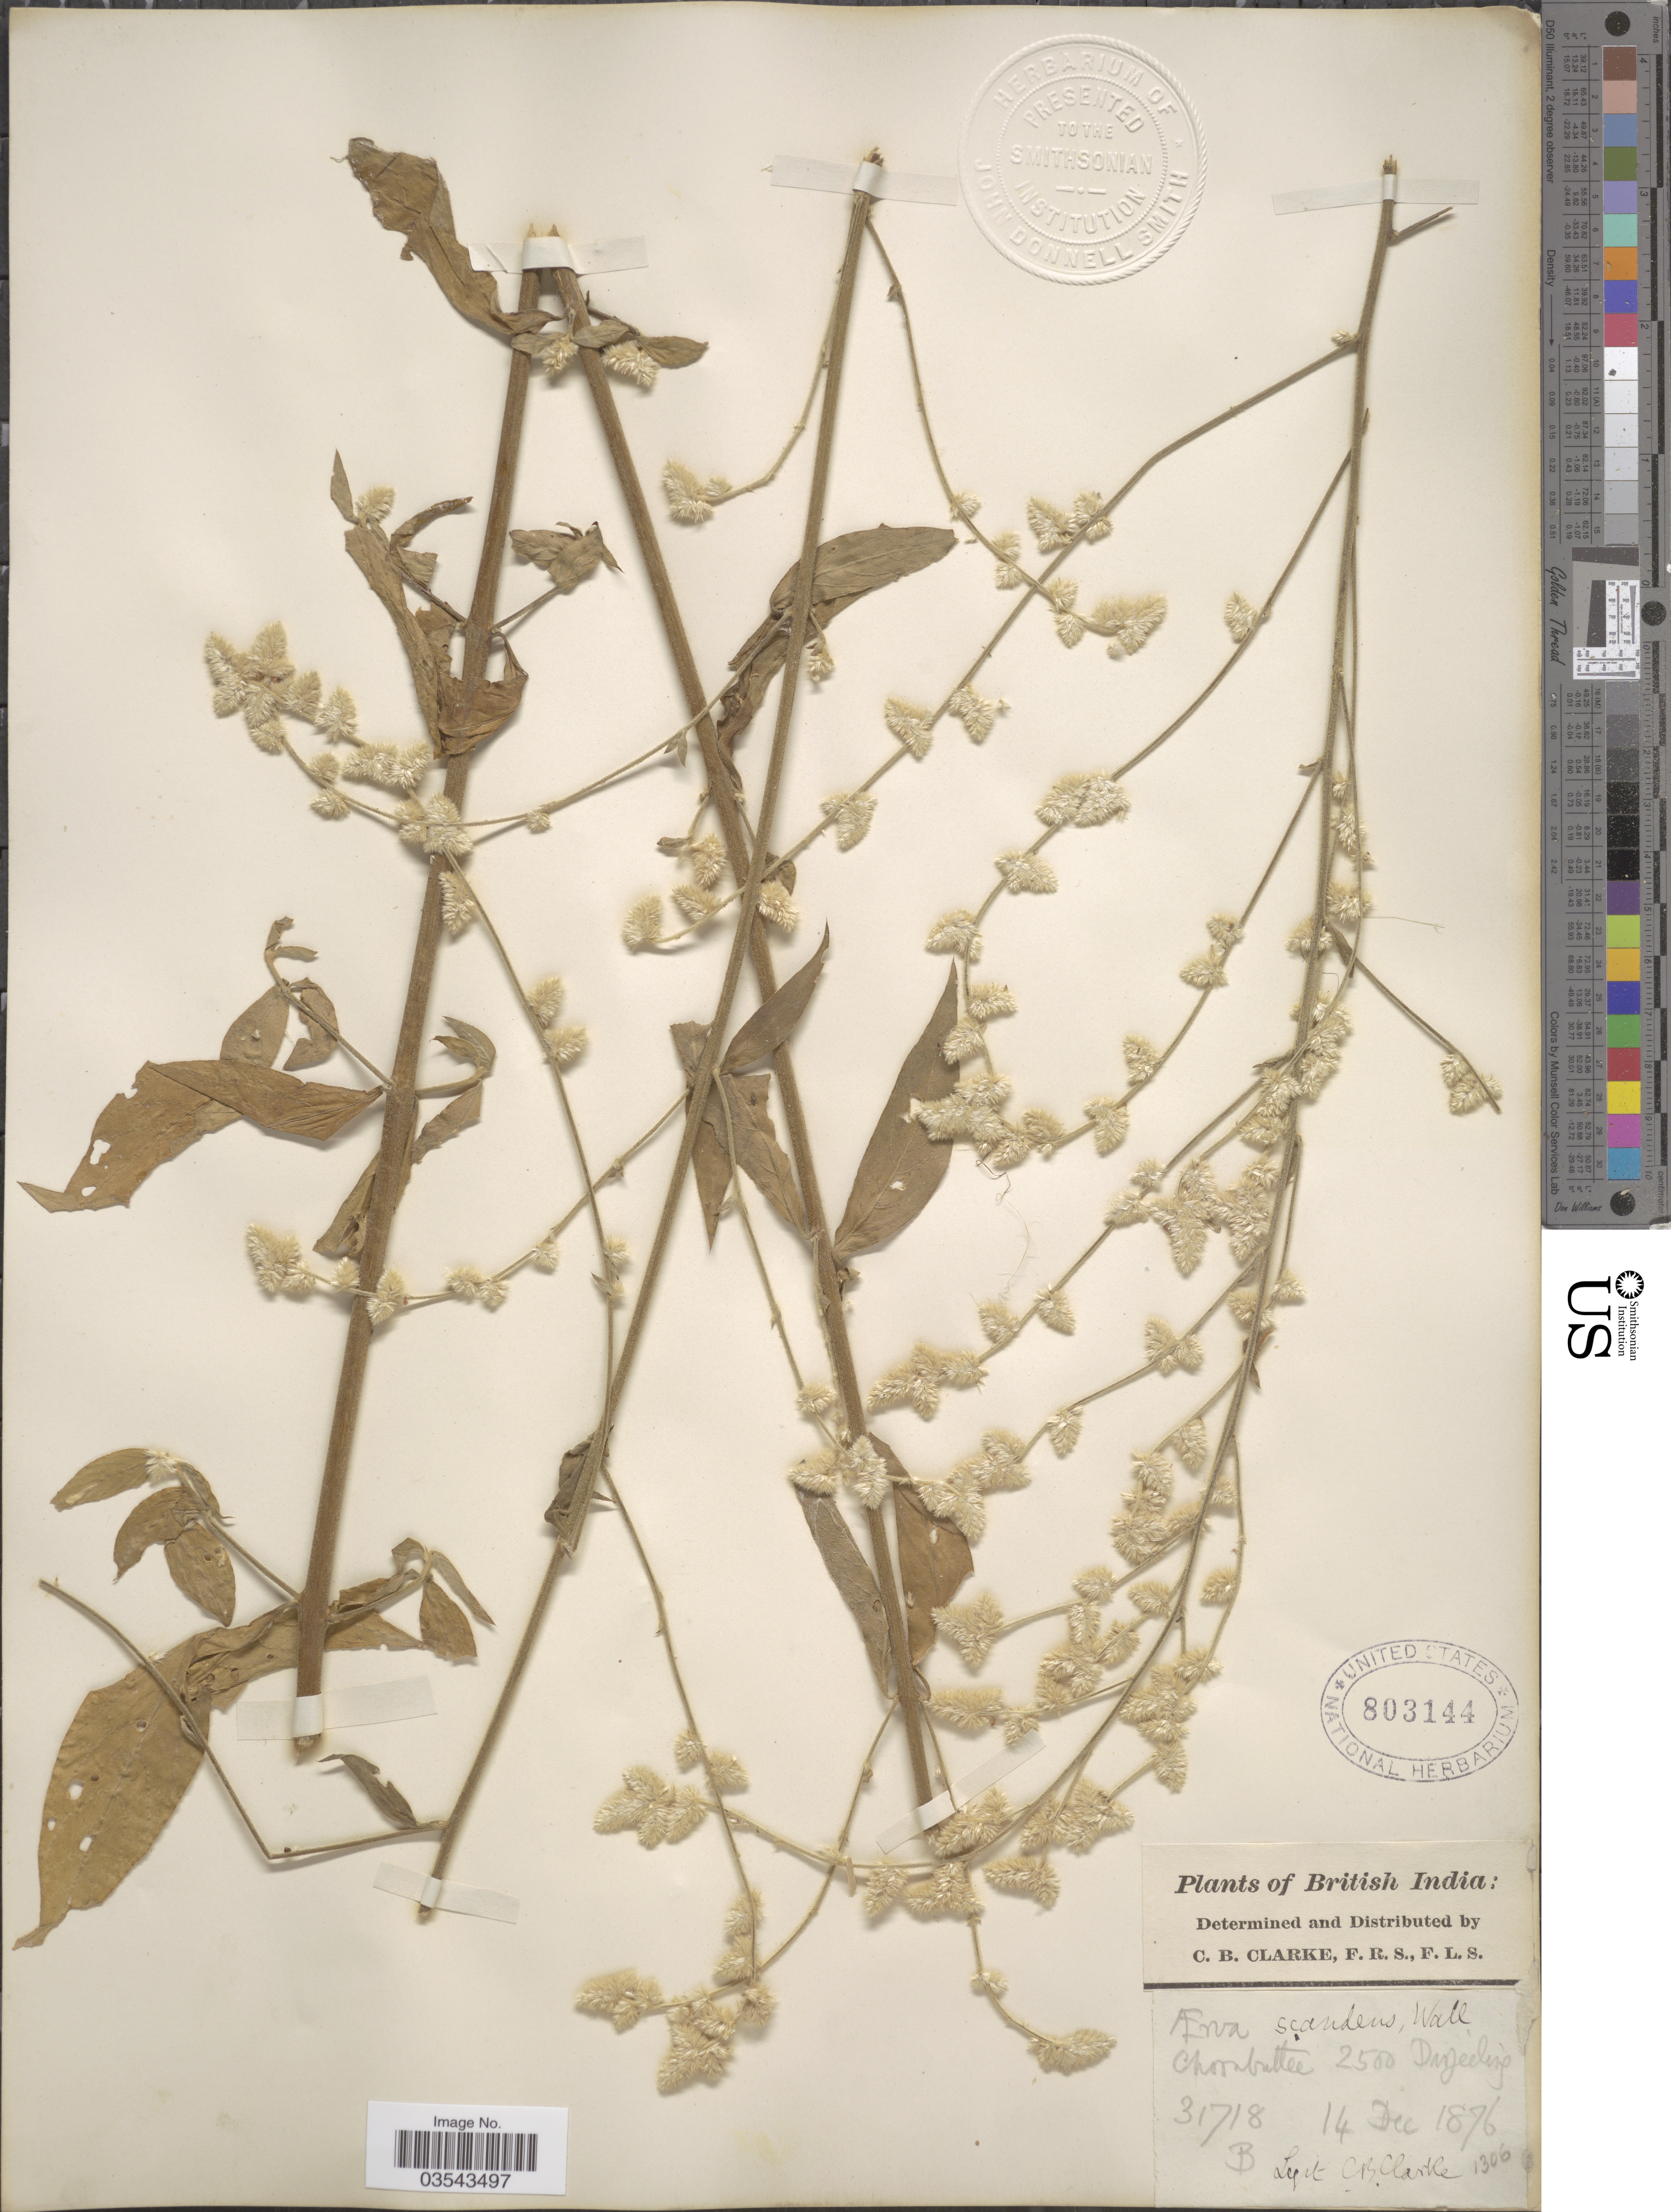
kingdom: Plantae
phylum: Tracheophyta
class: Magnoliopsida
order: Caryophyllales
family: Amaranthaceae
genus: Ouret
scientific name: Ouret sanguinolenta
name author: (L.) Kuntze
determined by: Strong, Mark T., (BOT), Smithsonian Institution - National Museum of Natural History (UNITED STATES)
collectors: C. B. Clarke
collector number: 31718B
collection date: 1876-12-14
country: India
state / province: West Bengal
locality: British India. Choonbuttee, Darjeeling.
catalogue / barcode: US 803144